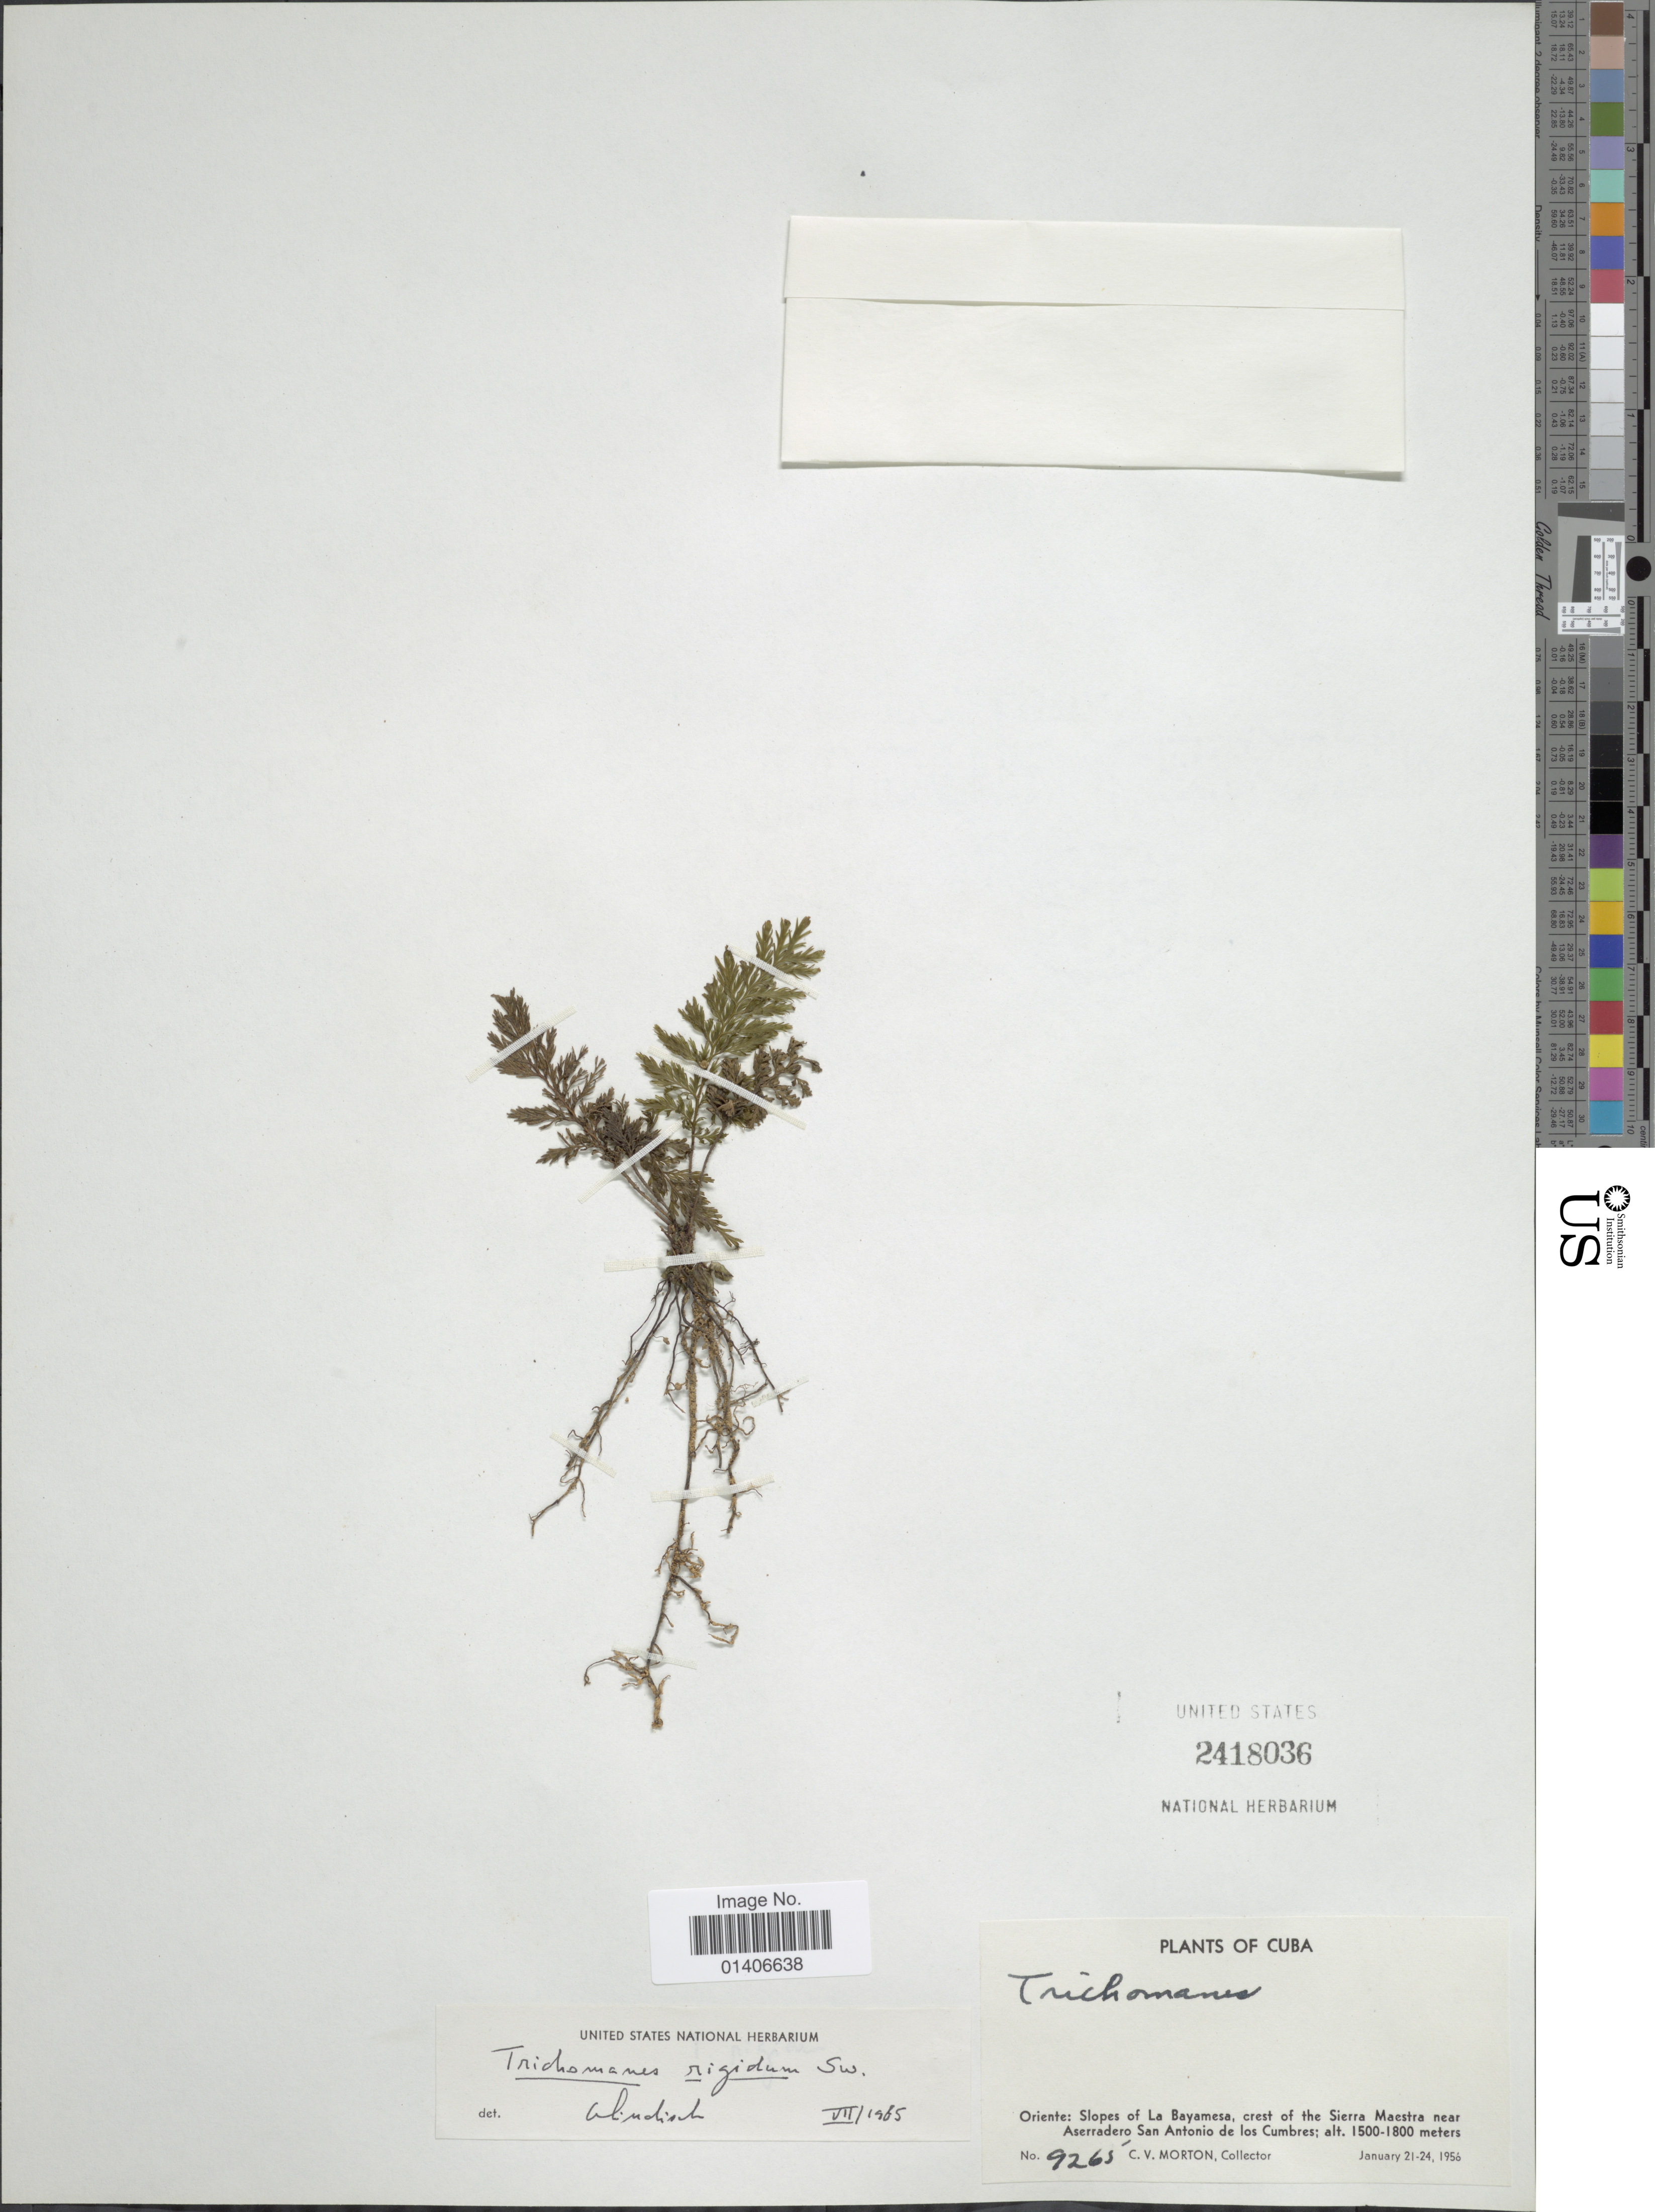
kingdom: Plantae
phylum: Tracheophyta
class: Polypodiopsida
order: Hymenophyllales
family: Hymenophyllaceae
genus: Abrodictyum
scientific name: Abrodictyum rigidum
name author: (Sw.) Ebihara & Dubuisson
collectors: C. V. Morton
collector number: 9265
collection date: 1956-01-21/1956-01-24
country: Cuba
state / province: Oriente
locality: Slopes of La Bayamesa, crest of the Sierra Maestre near Aserradero San Antonio de los Cumbres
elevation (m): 1500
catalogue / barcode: US 2418036